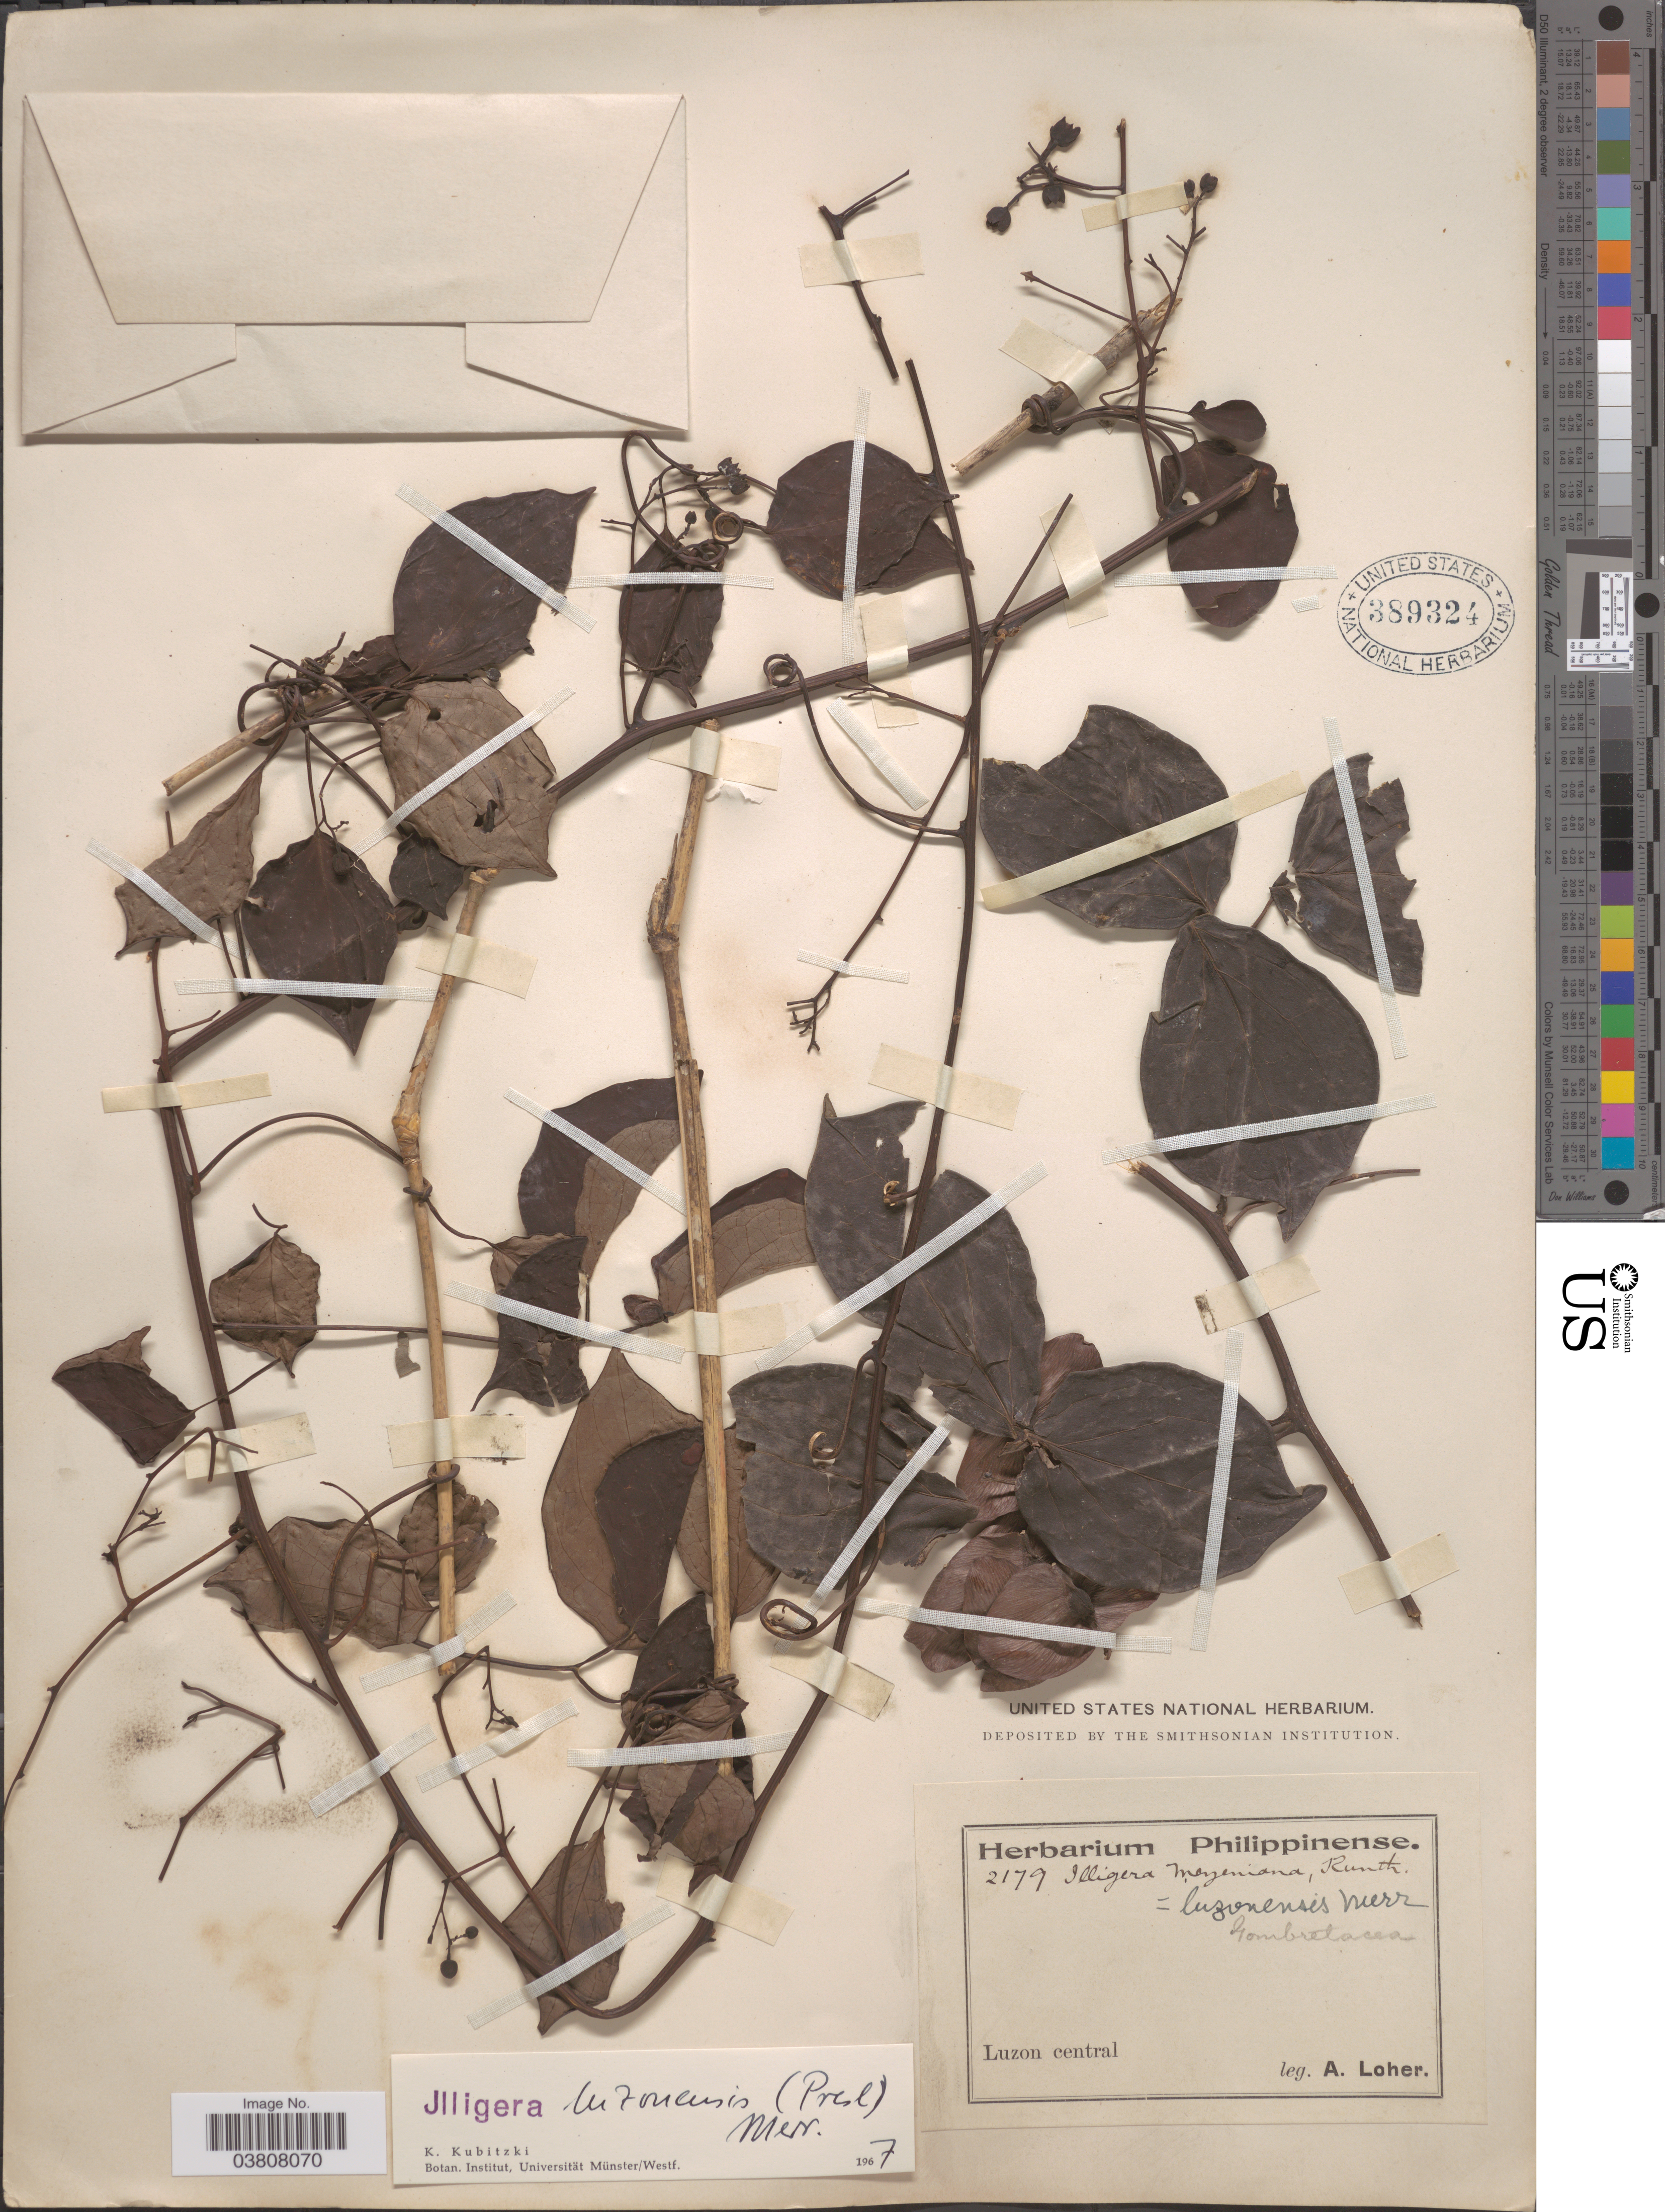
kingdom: Plantae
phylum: Tracheophyta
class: Magnoliopsida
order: Laurales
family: Hernandiaceae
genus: Illigera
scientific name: Illigera luzonensis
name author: (C. Presl) Merr.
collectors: A. Loher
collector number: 2179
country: Philippines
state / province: Central Luzon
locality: Luzon Central.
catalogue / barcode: US 389324